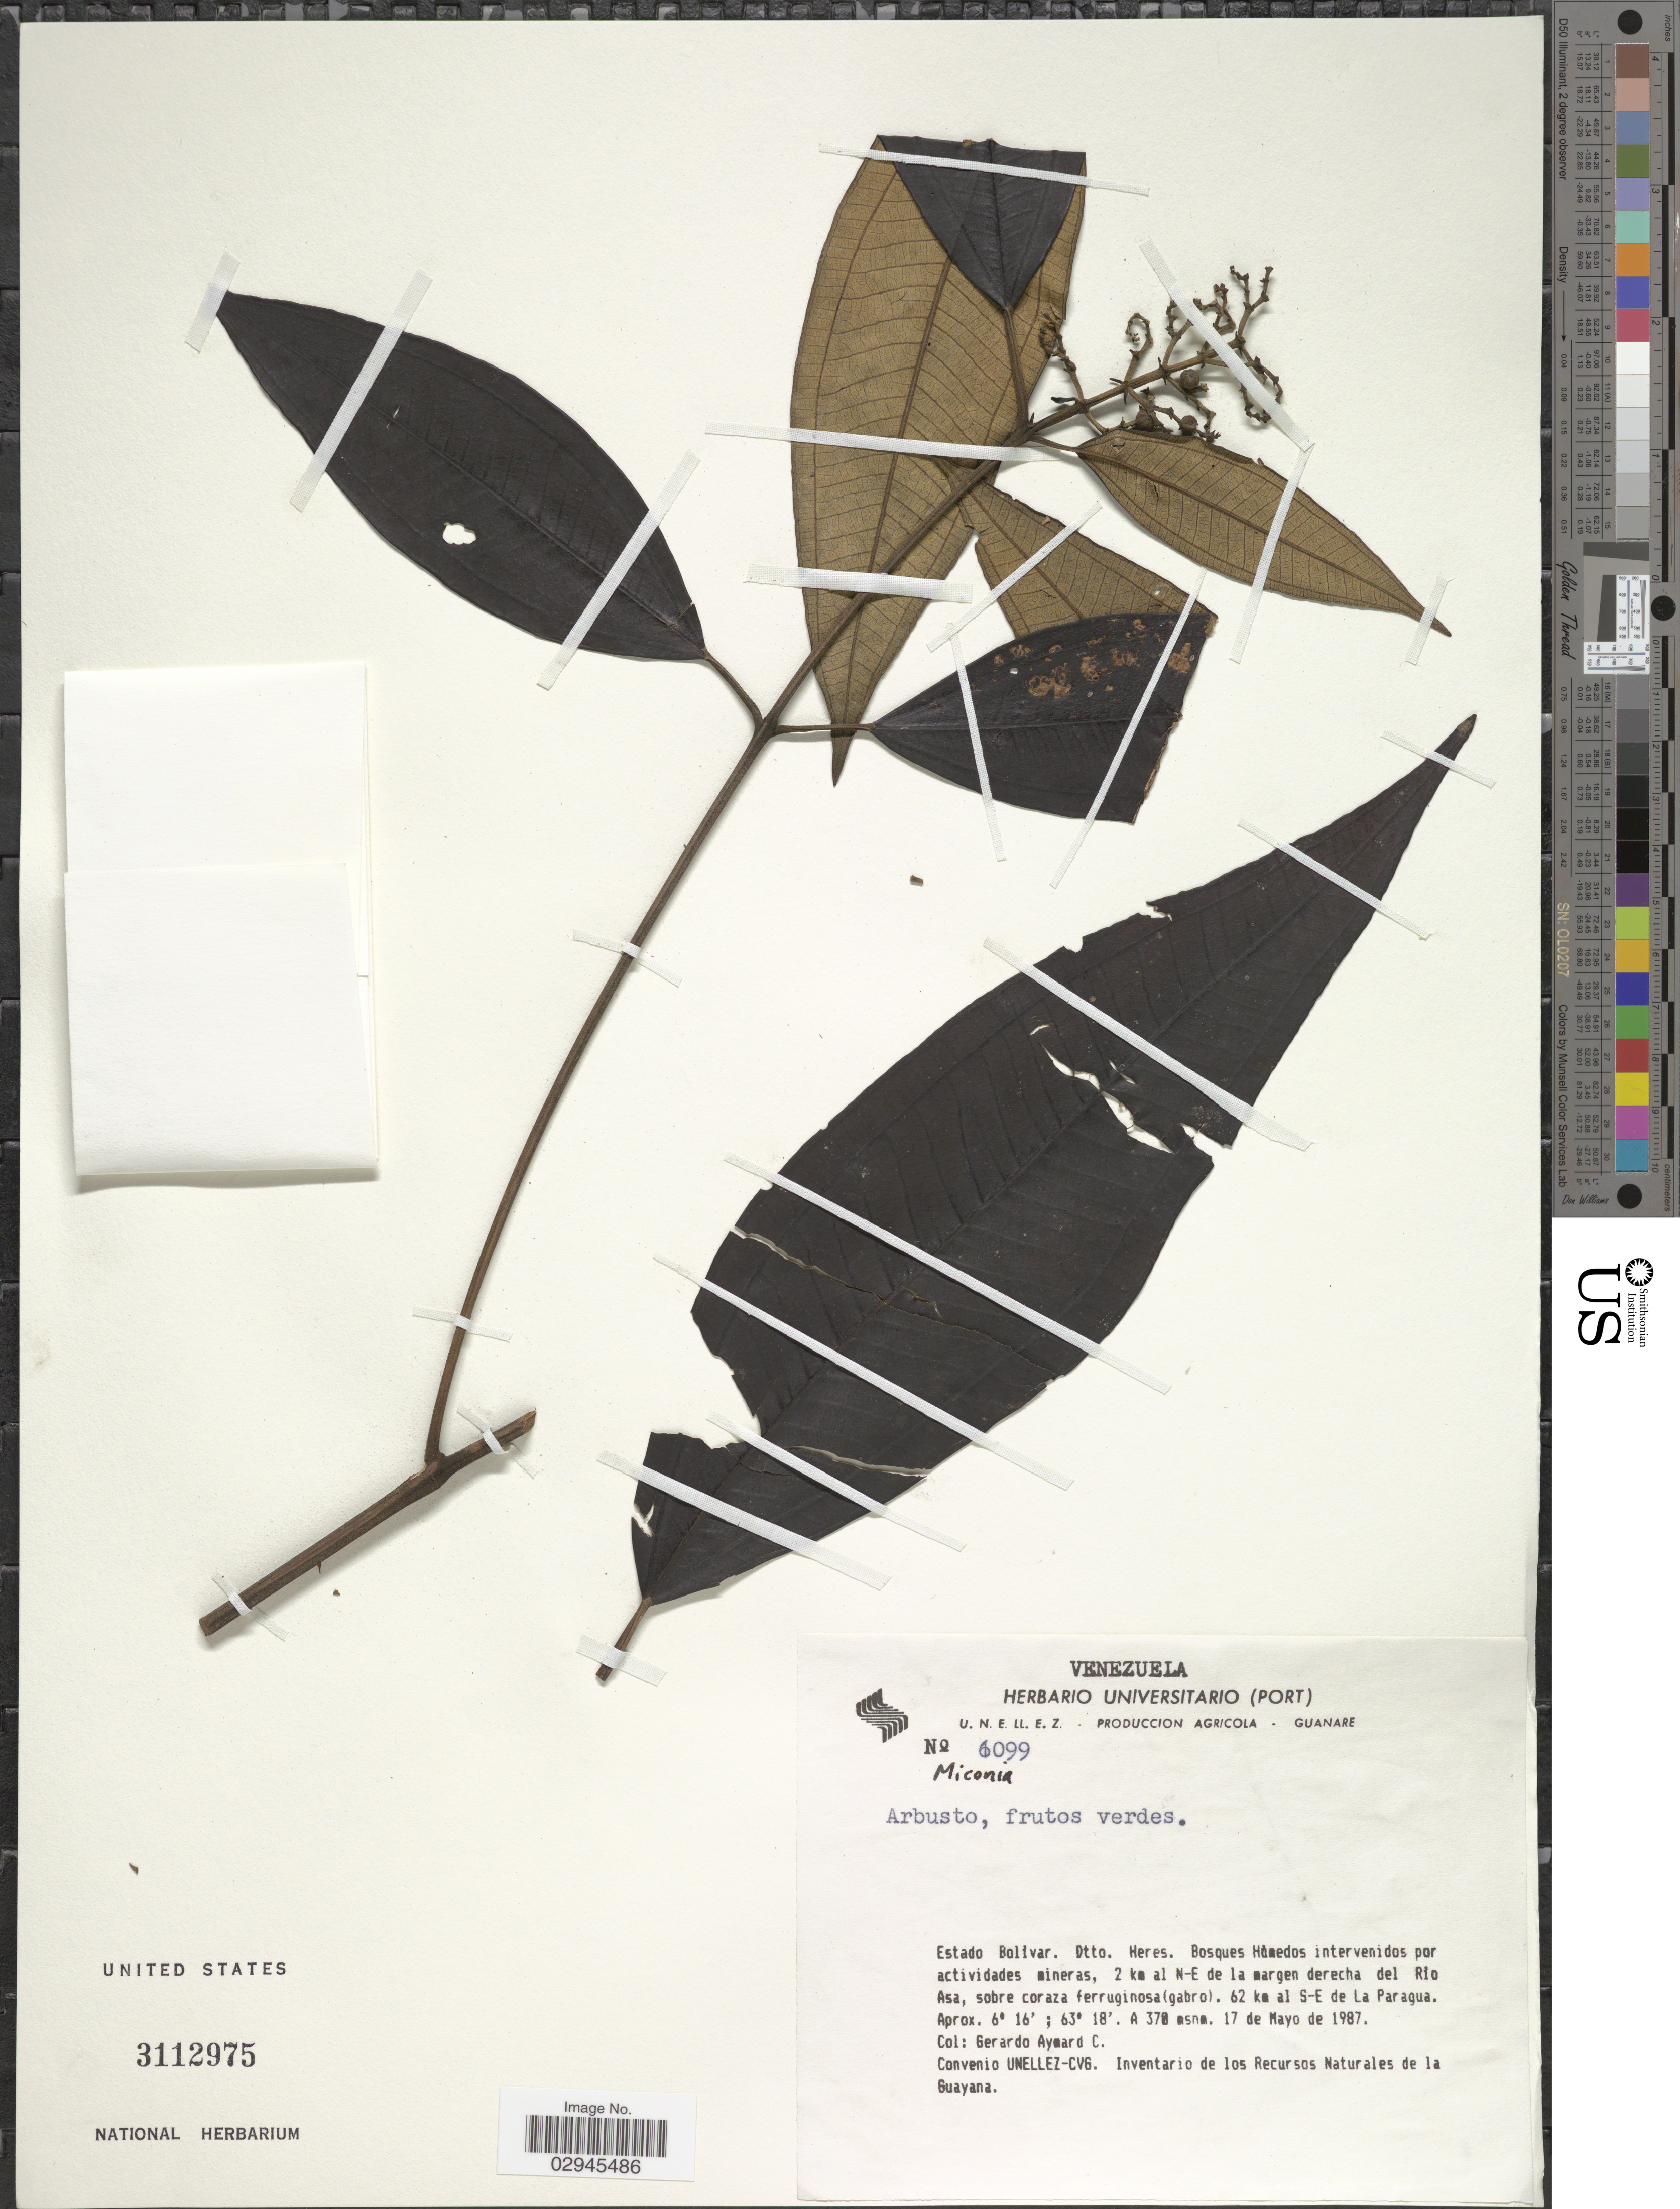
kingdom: Plantae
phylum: Tracheophyta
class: Magnoliopsida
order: Myrtales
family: Melastomataceae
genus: Miconia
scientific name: Miconia sp.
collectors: G. A. Aymard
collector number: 6099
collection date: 1987-05-17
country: Venezuela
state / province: Bolivar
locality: Dtto. Heres. Bosques Humedos intervenidos por actividades mineras, 2 km al N-E de la margen derecha del Río Asa, sobre coraza ferruginosa (gabro). 62 km al S-E de La Paragua.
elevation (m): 370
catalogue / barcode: US 3112975